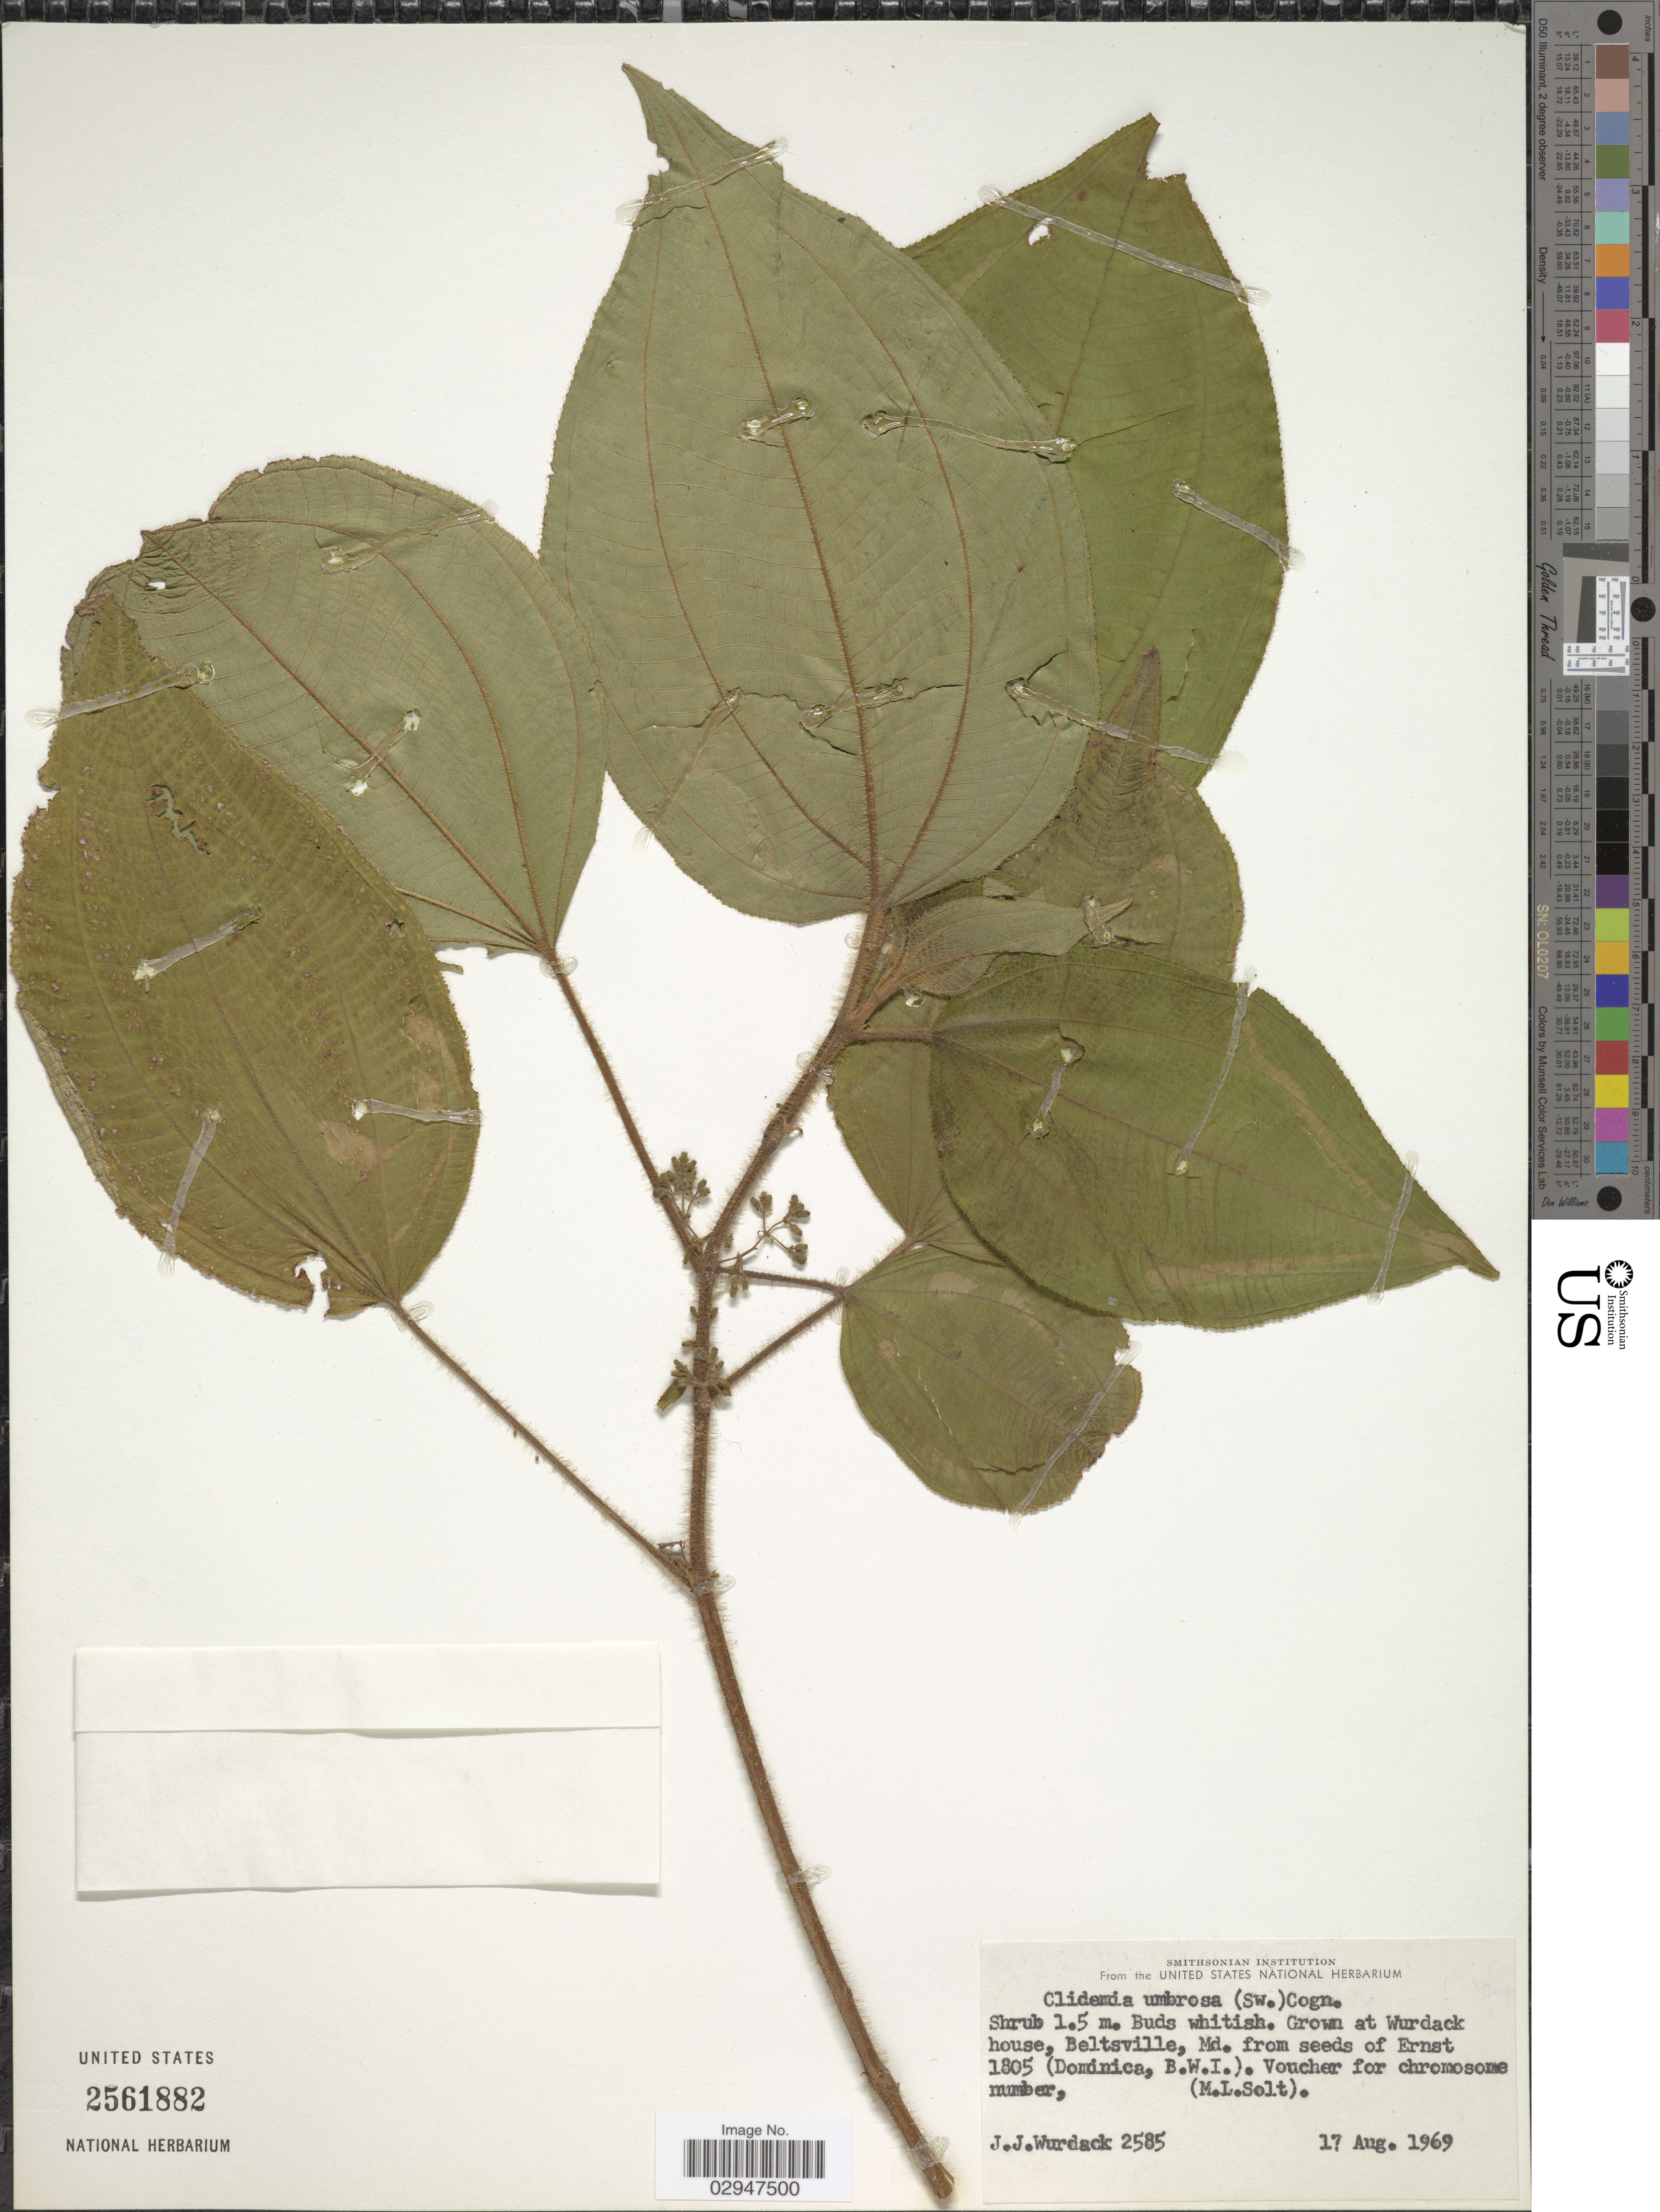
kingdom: Plantae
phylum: Tracheophyta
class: Magnoliopsida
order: Myrtales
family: Melastomataceae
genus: Clidemia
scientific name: Clidemia umbrosa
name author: (Sw.) Cogn.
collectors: J. J. Wurdack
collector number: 2585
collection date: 1969-08-17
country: United States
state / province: Maryland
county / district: Prince George's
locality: Wurdack house, Beltsville, Md.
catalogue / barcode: US 2561882